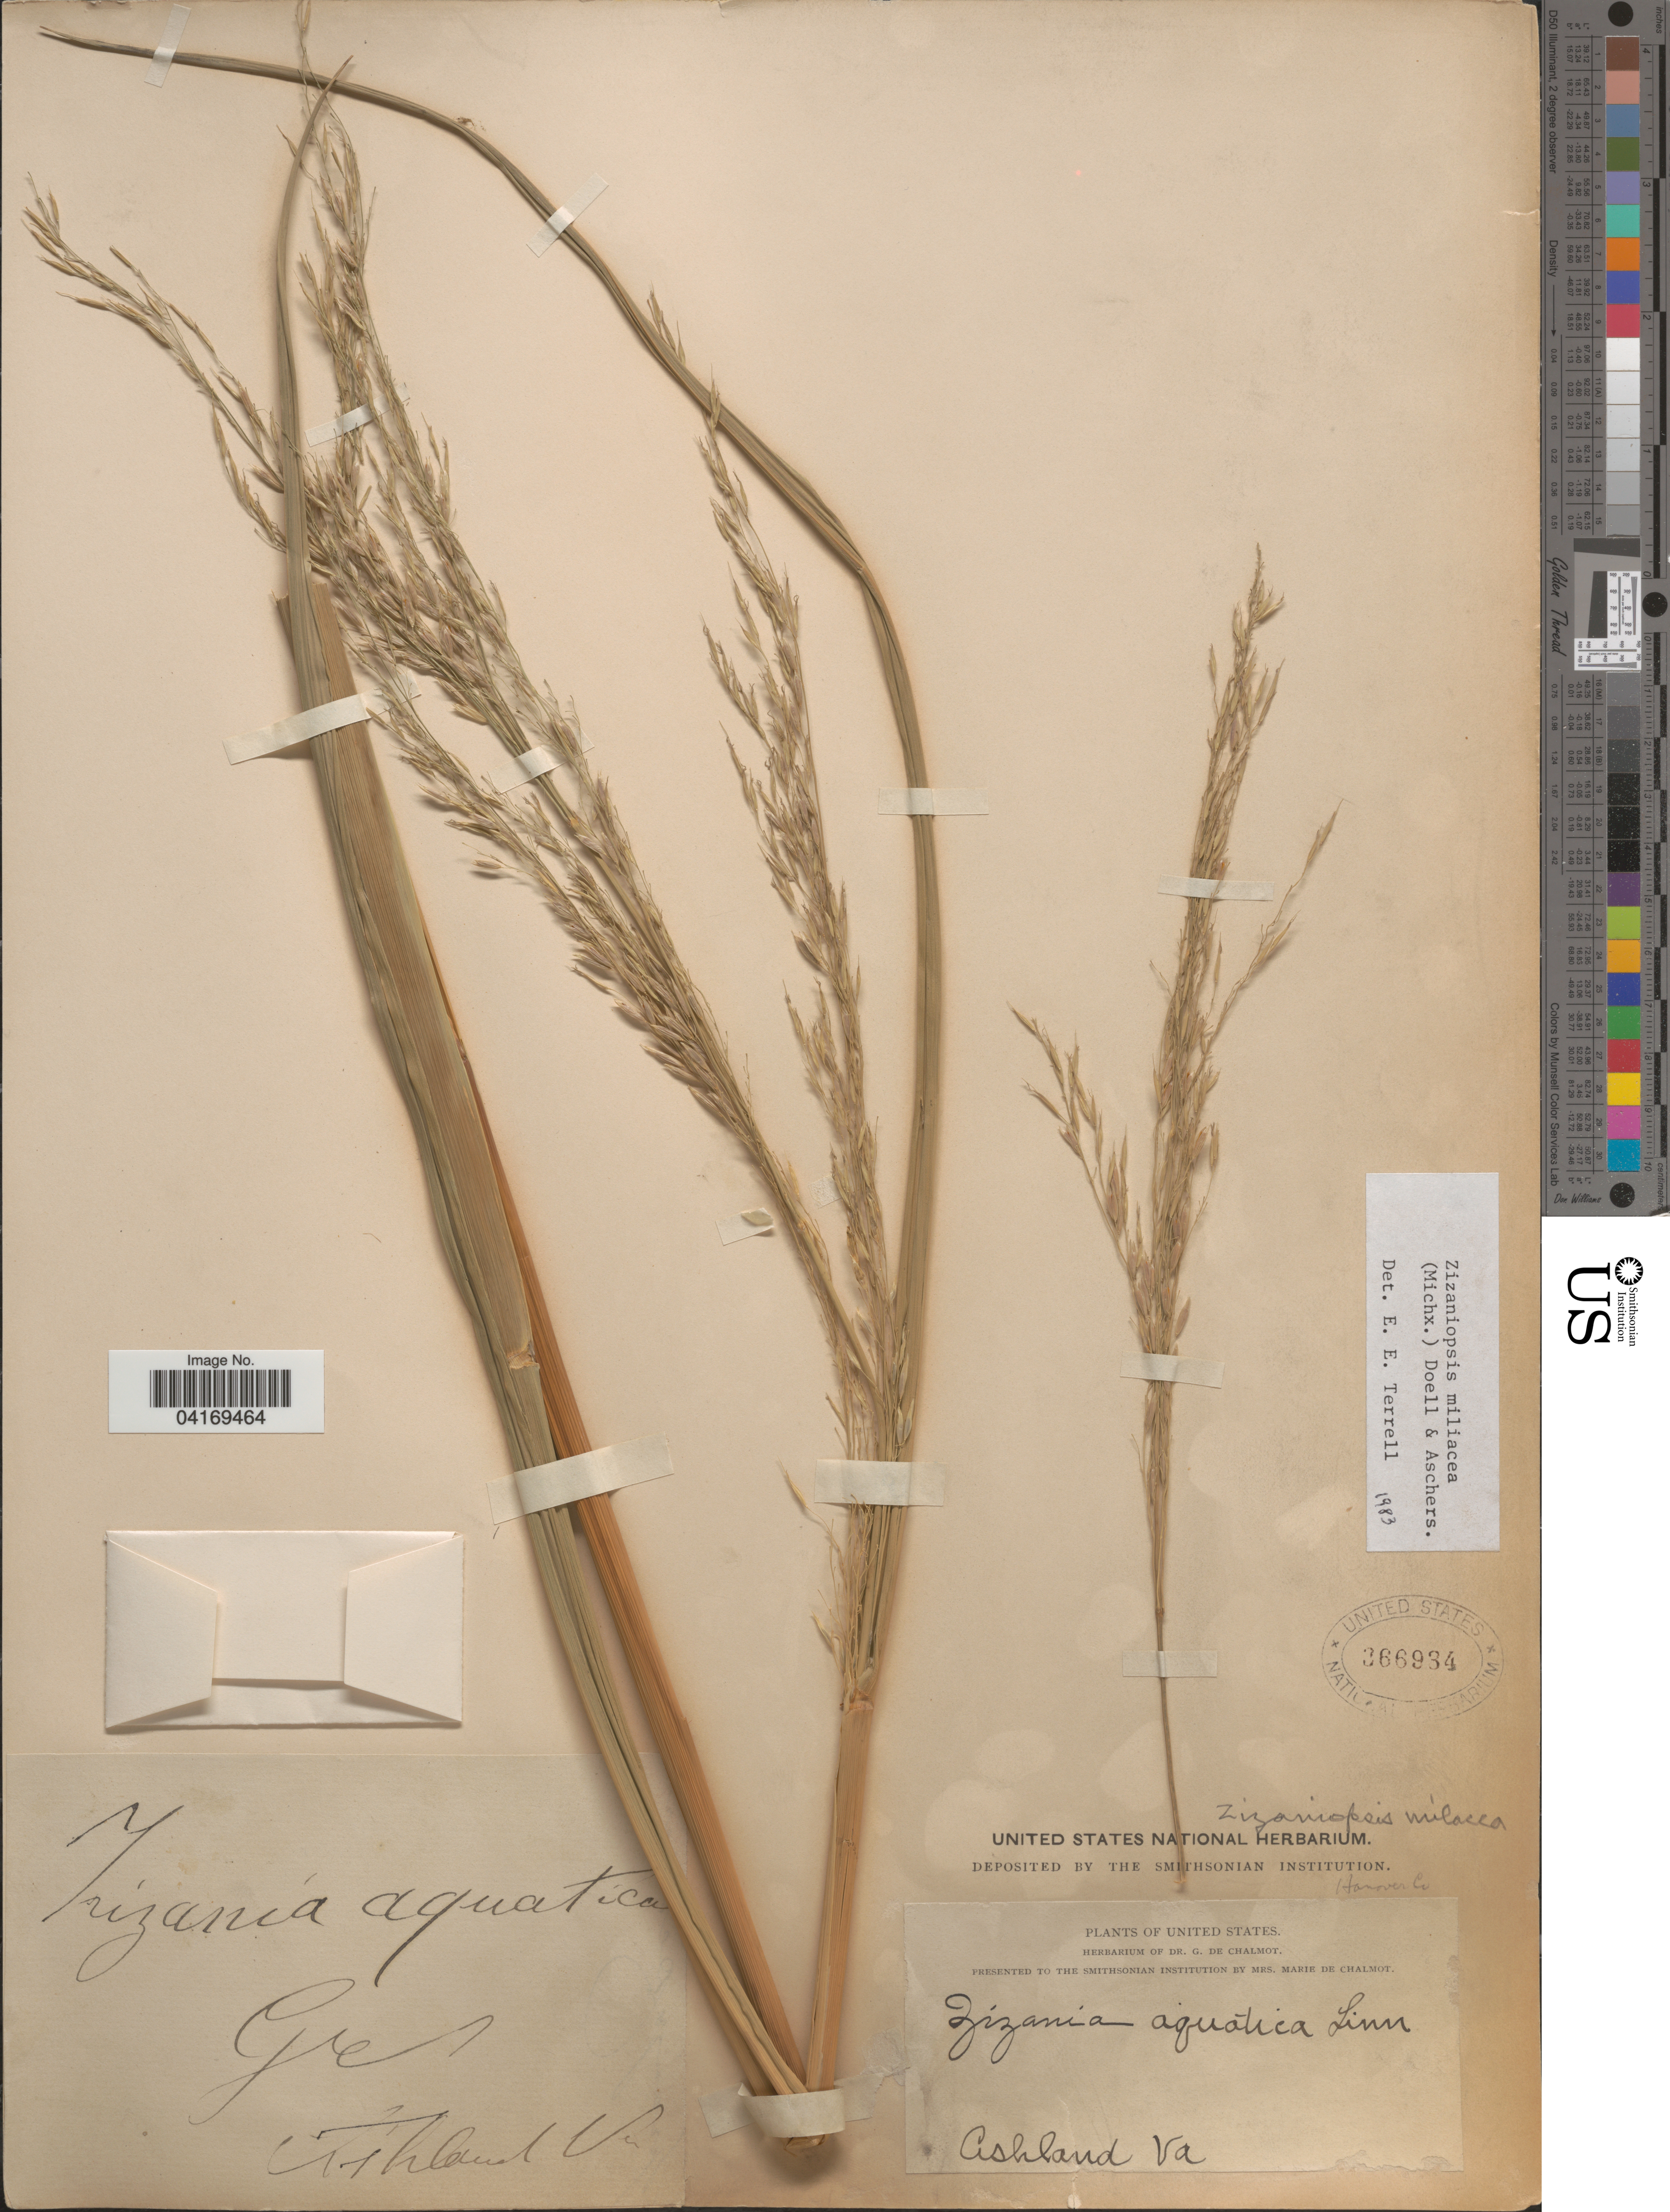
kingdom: Plantae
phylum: Tracheophyta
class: Liliopsida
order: Poales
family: Poaceae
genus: Zizaniopsis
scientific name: Zizaniopsis miliacea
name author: (Michx.) Döll & Asch.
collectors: ex herb. G. de Chalmot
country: United States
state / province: Virginia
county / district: Hanover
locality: Hanover Co. Ashland.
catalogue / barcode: US 366934